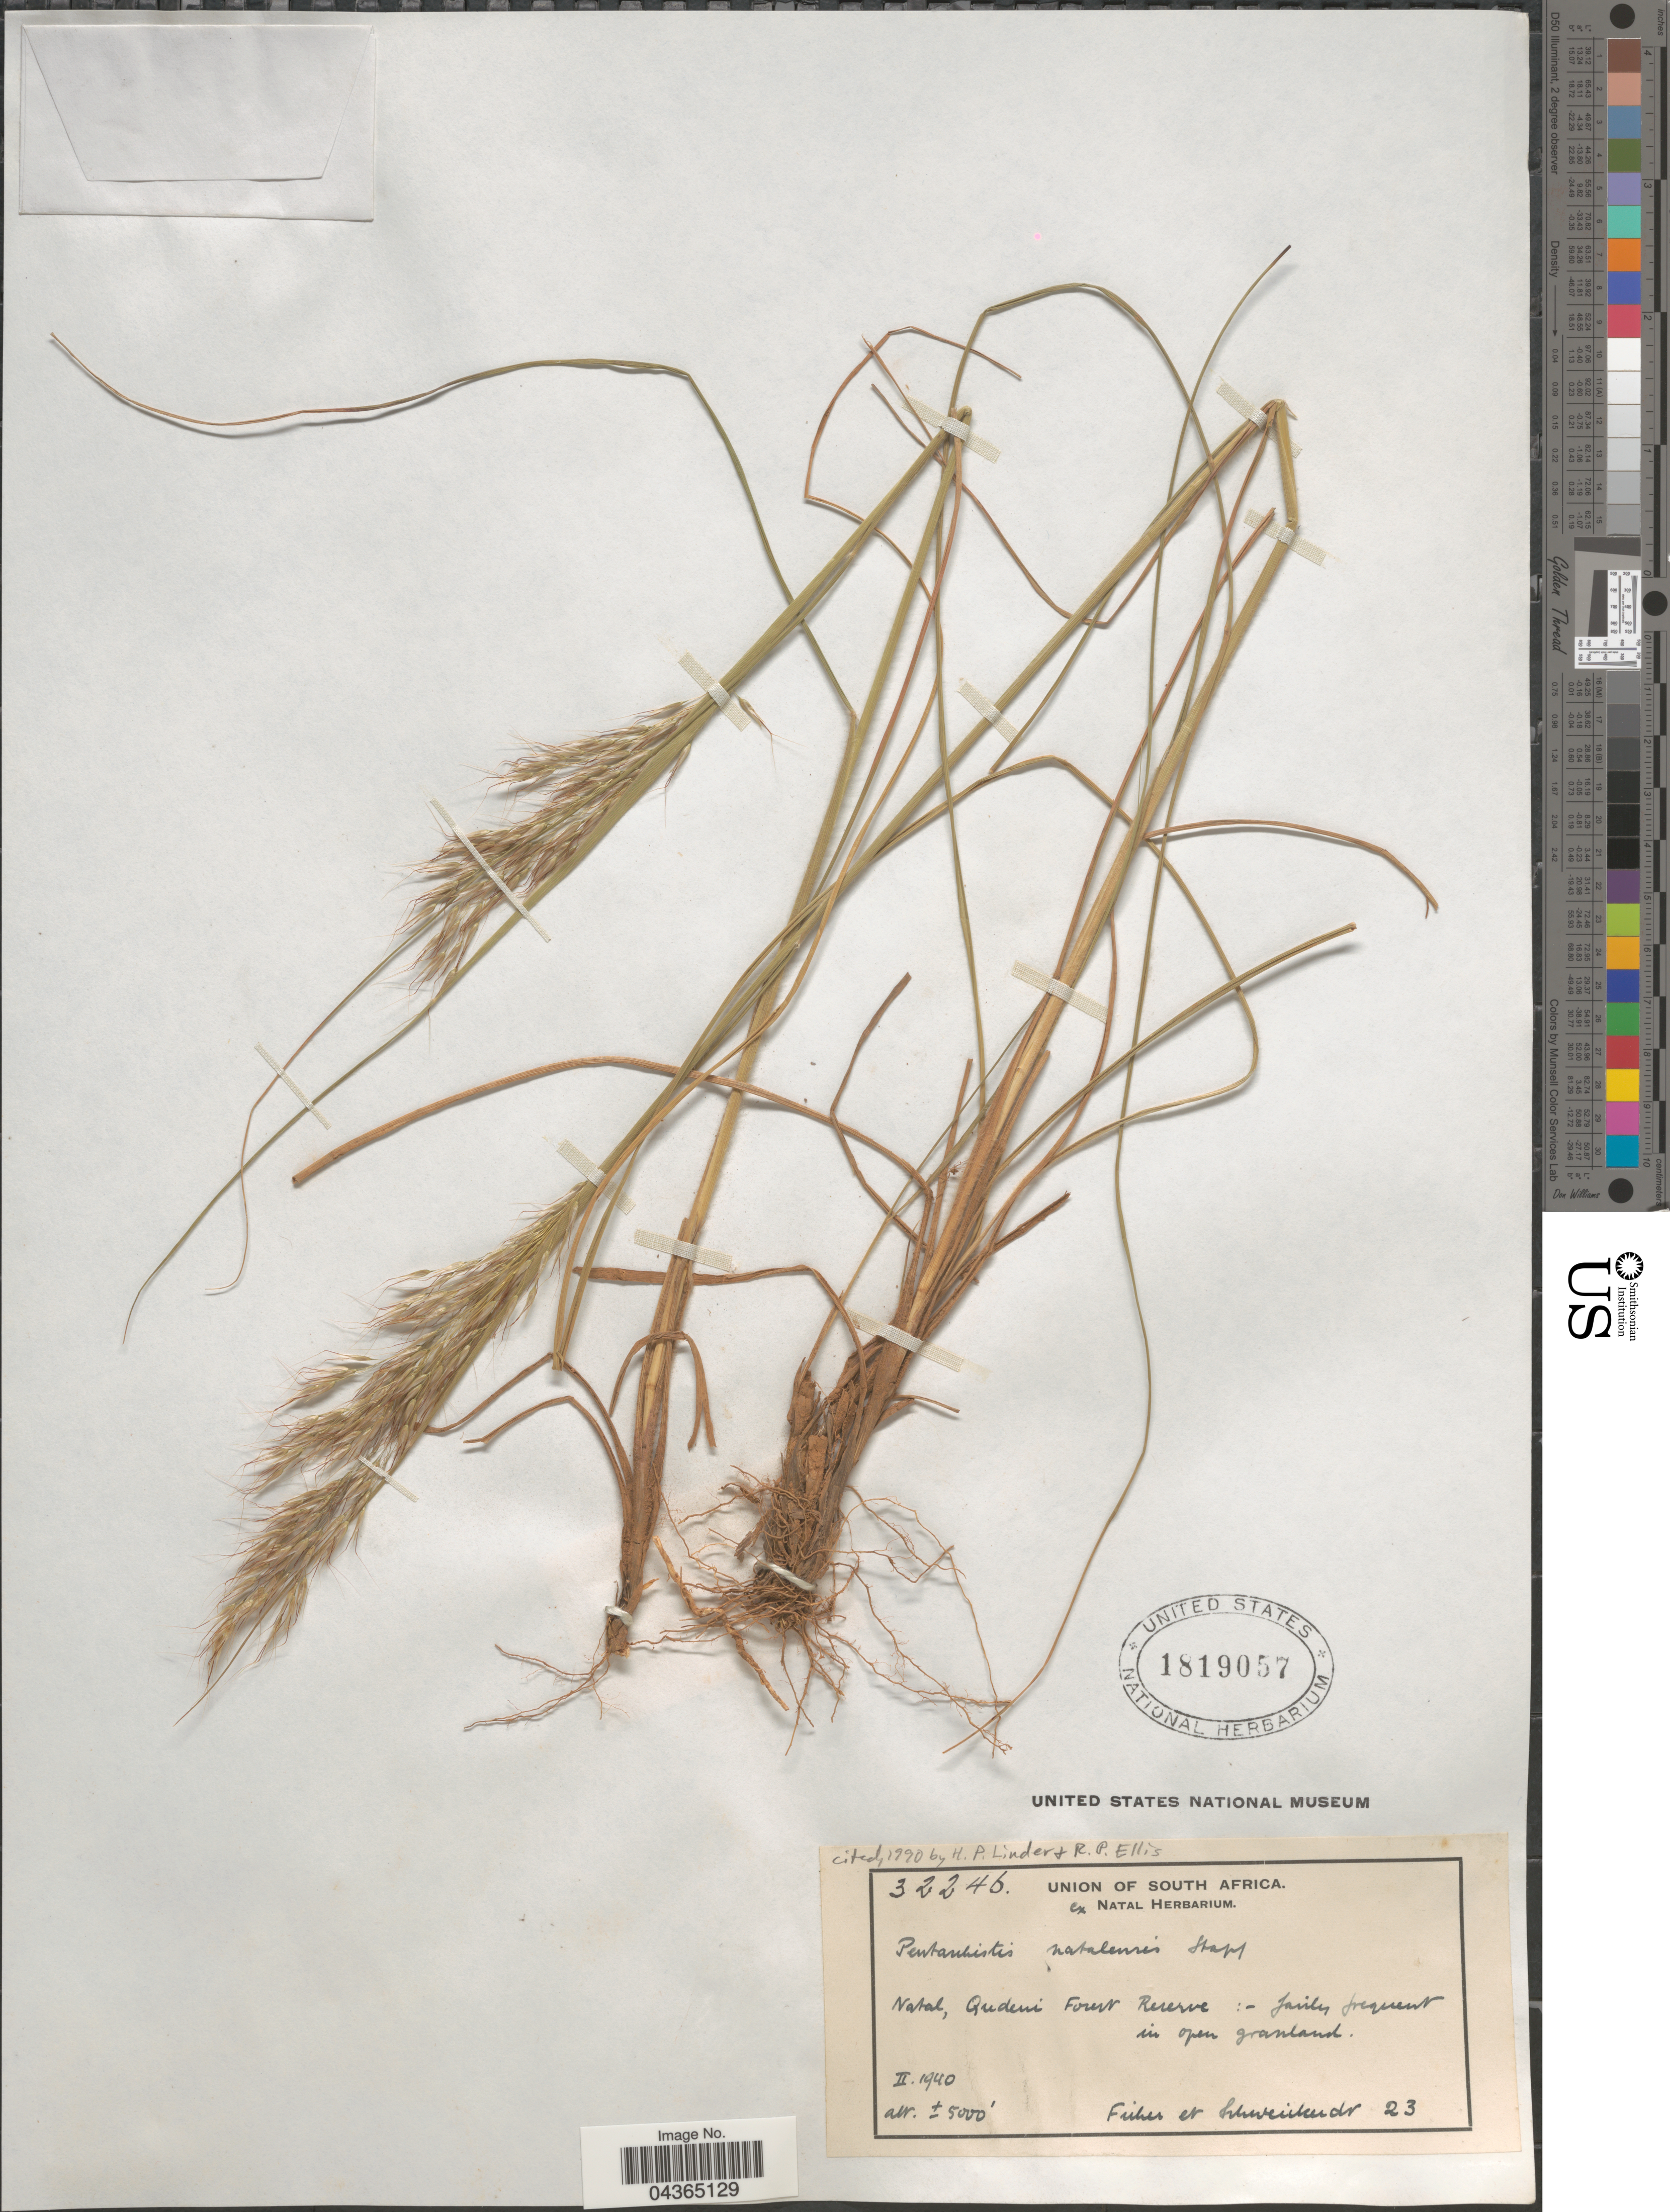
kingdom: Plantae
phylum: Tracheophyta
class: Liliopsida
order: Poales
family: Poaceae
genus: Pentameris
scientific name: Pentameris natalensis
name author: (Stapf) Galley & H.P. Linder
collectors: -- Fisher & -. Schweickerdt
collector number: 23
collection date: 1940-02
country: South Africa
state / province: KwaZulu-Natal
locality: Union of South Africa. Natal, Qudeni Forest Reserve:-fairly frequent in open grassland.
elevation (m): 1524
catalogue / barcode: US 1819057